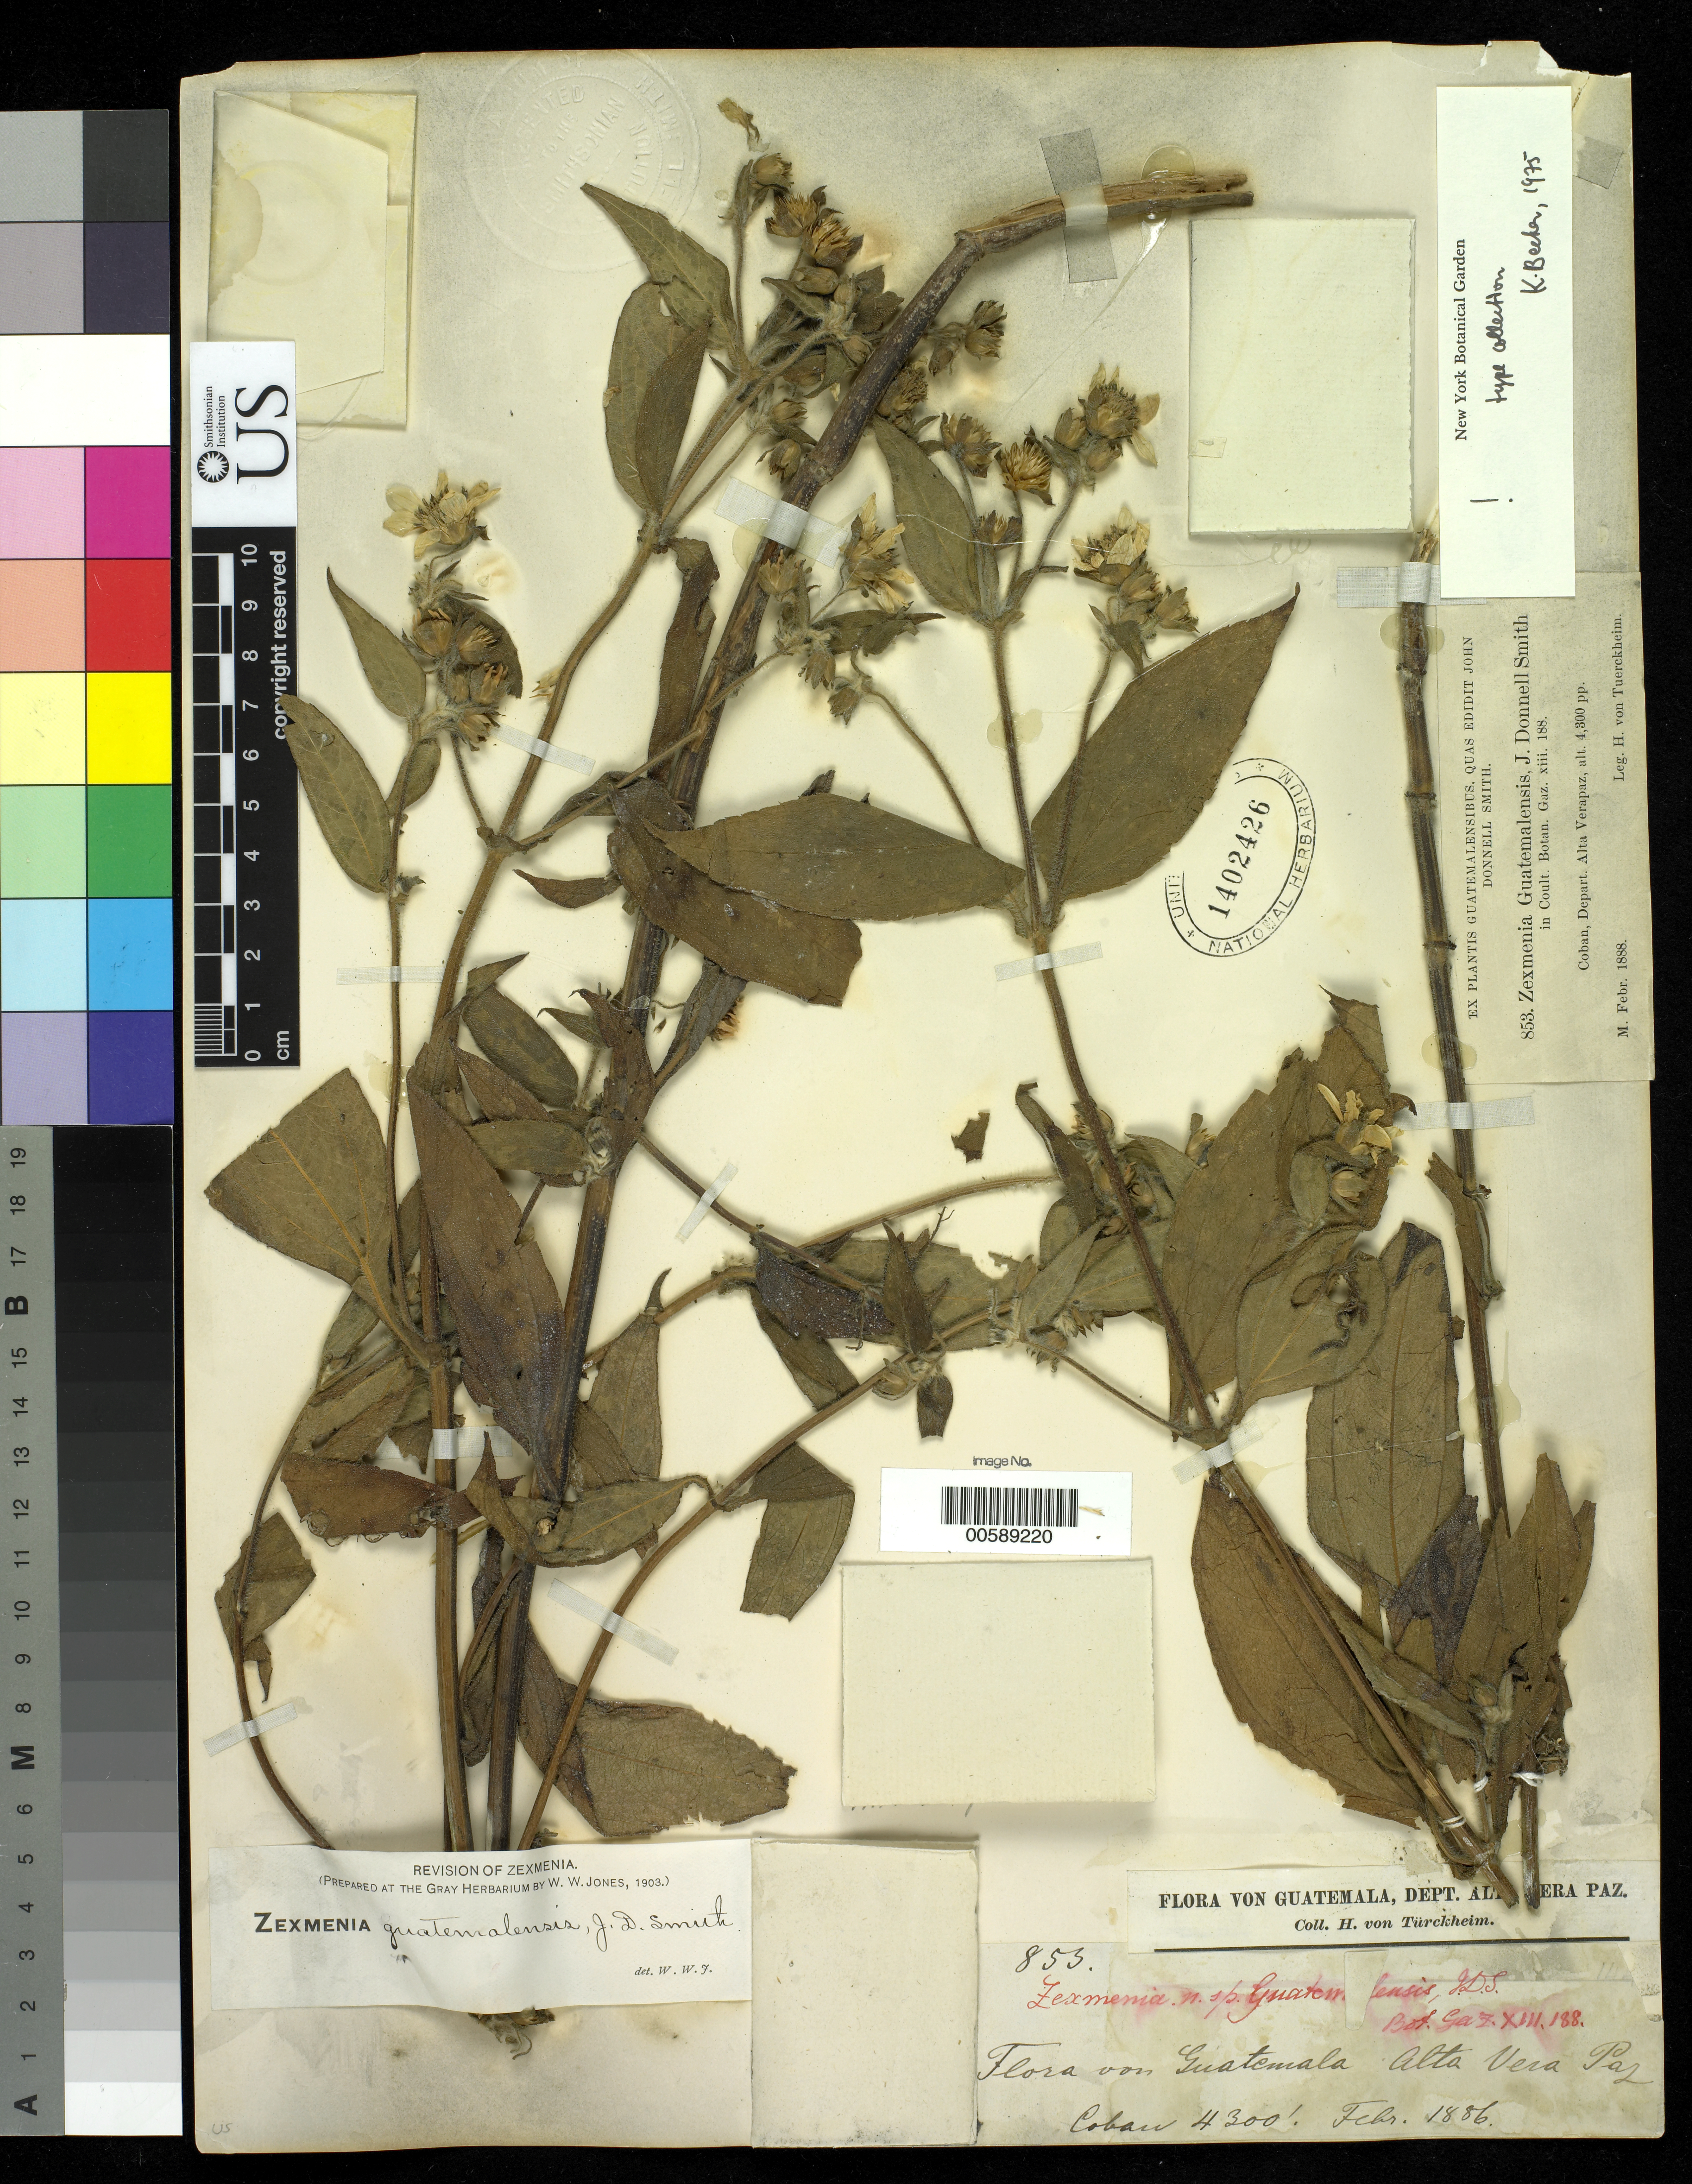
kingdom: Plantae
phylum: Tracheophyta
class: Magnoliopsida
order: Asterales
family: Asteraceae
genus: Zexmenia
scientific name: Zexmenia guatemalensis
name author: Donn. Sm.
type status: Isotype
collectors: H. von Türckheim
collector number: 853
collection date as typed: Feb 1886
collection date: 1886-02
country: Guatemala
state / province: Alta Verapaz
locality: Cobán.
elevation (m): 1311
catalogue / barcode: US 1402426